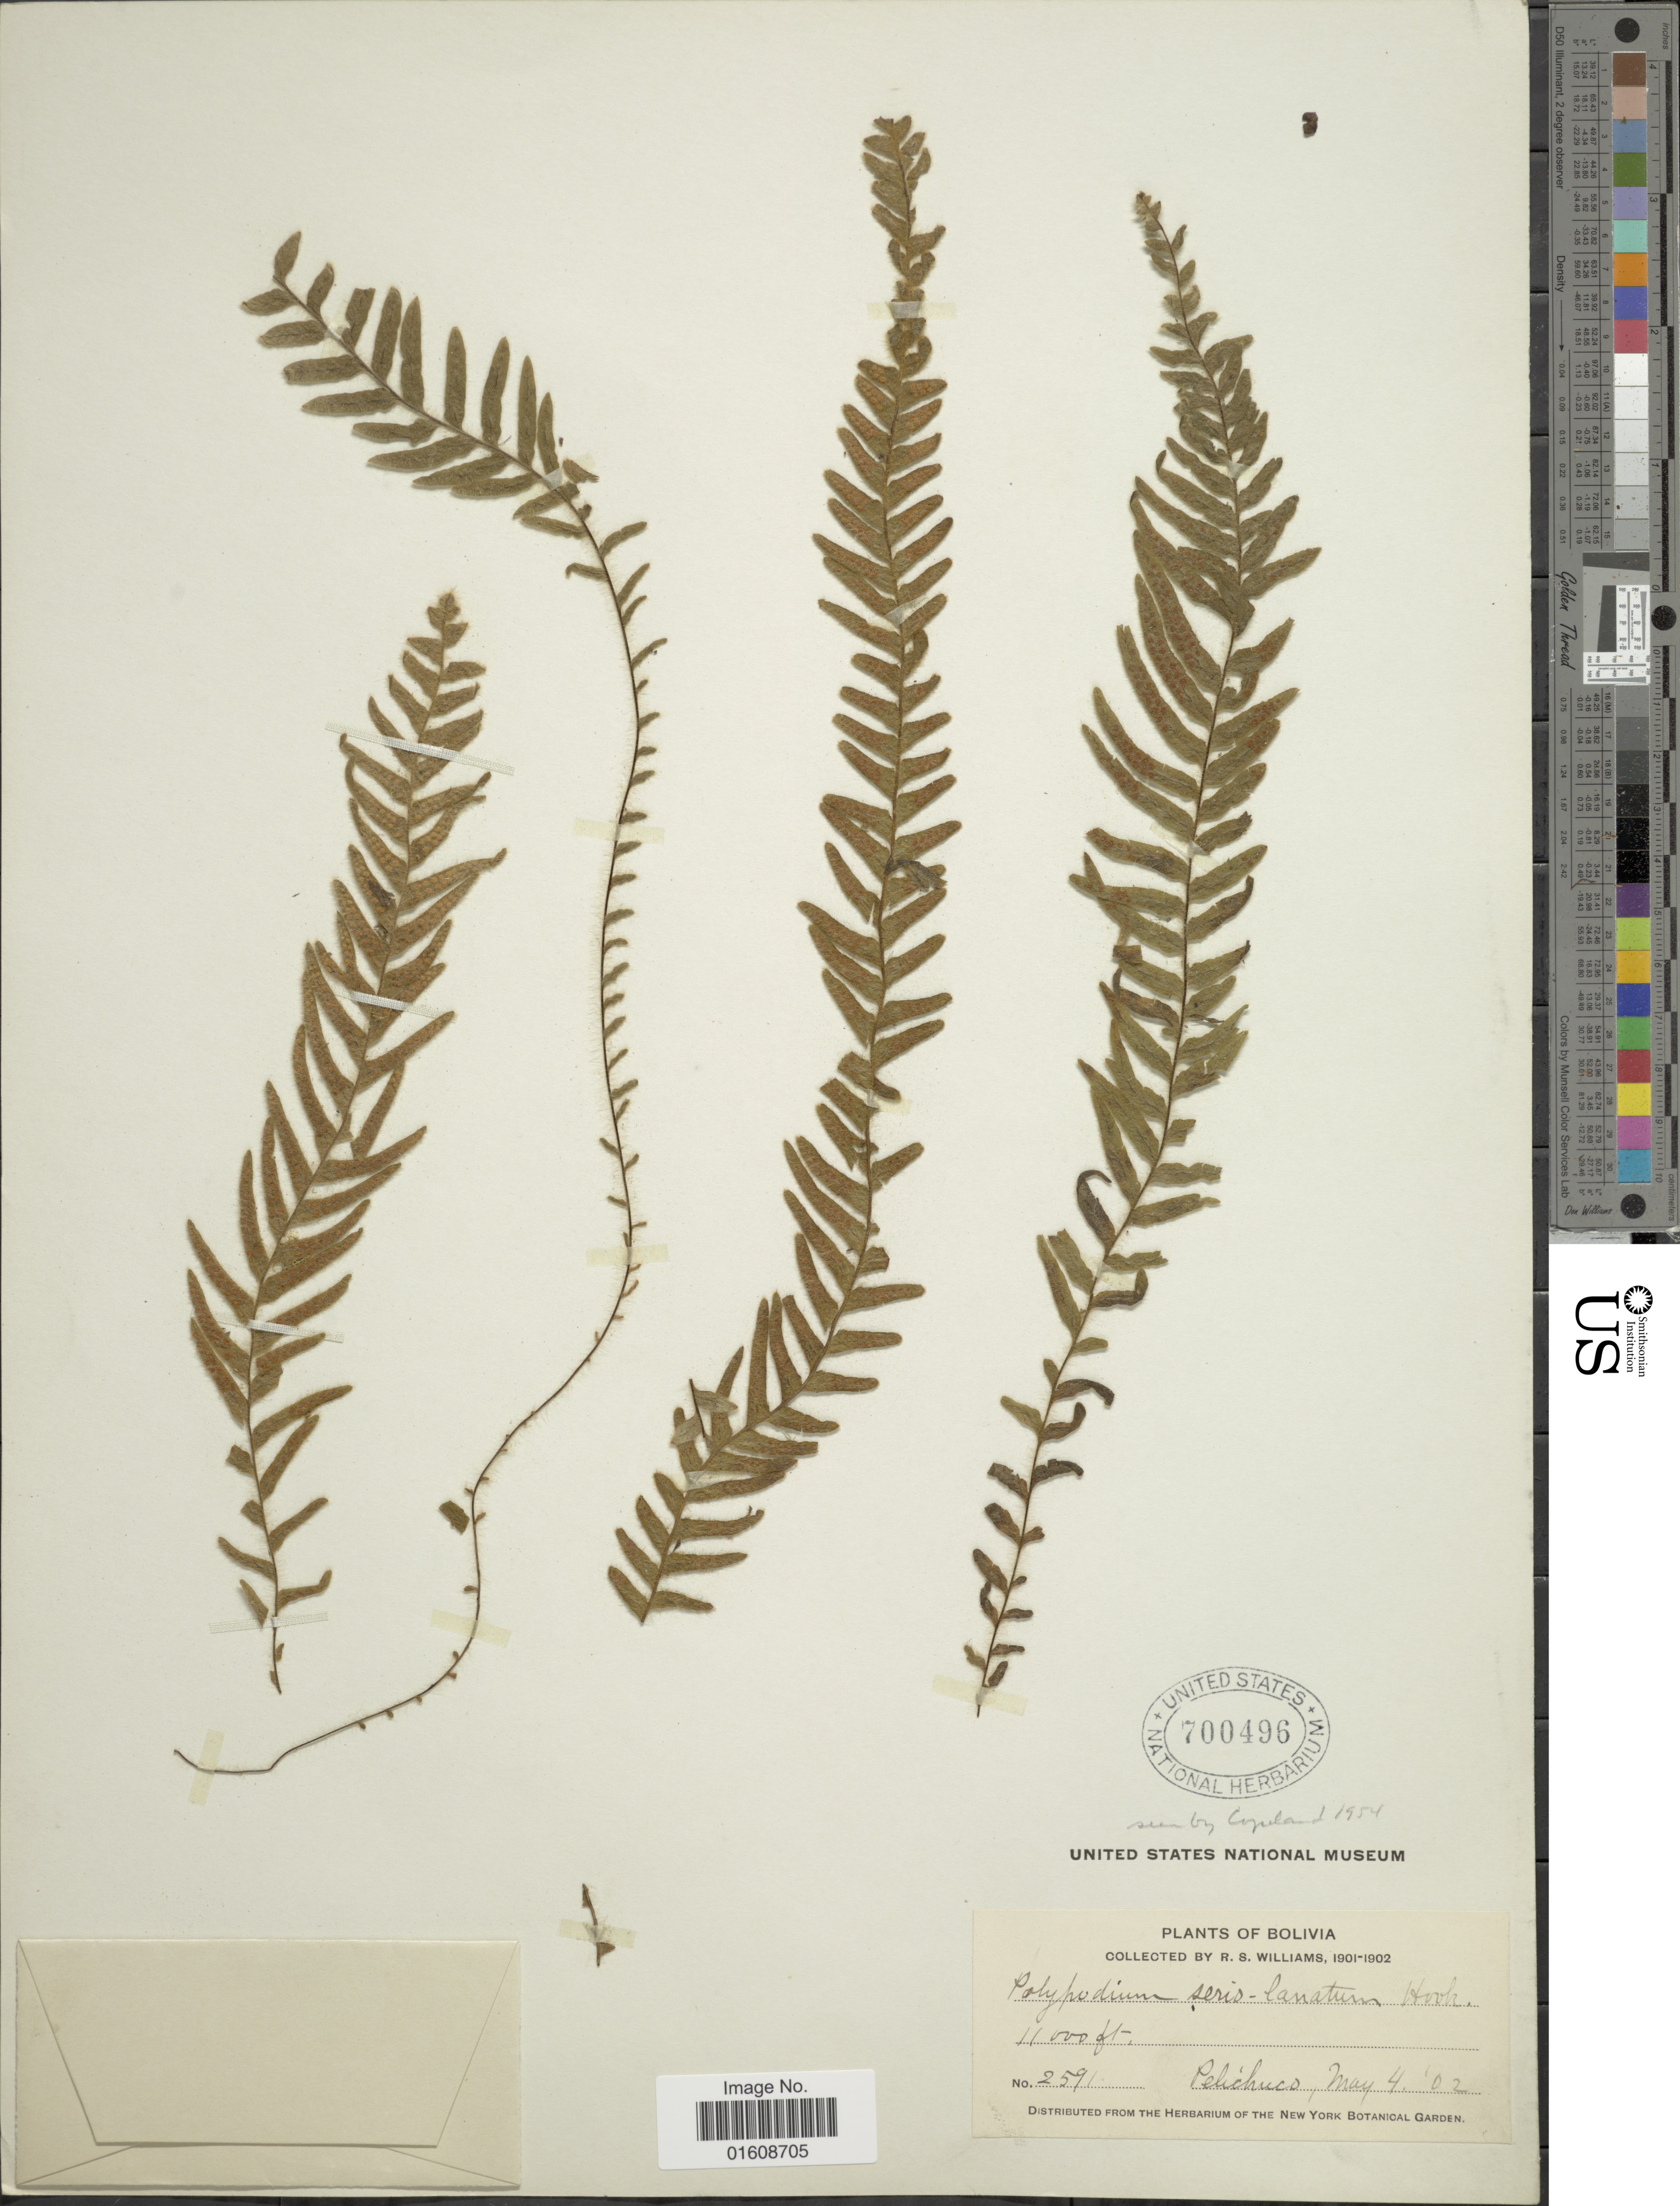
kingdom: Plantae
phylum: Tracheophyta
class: Polypodiopsida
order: Polypodiales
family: Polypodiaceae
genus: Alansmia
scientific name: Alansmia lanigera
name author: (Desv.) Moguel & M. Kessler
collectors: R. S. Williams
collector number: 2591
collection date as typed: May 4, '02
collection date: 1902-05-04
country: Bolivia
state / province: La Paz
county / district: Franz Tamayo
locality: Pelechuco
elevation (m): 3353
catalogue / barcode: US 700496